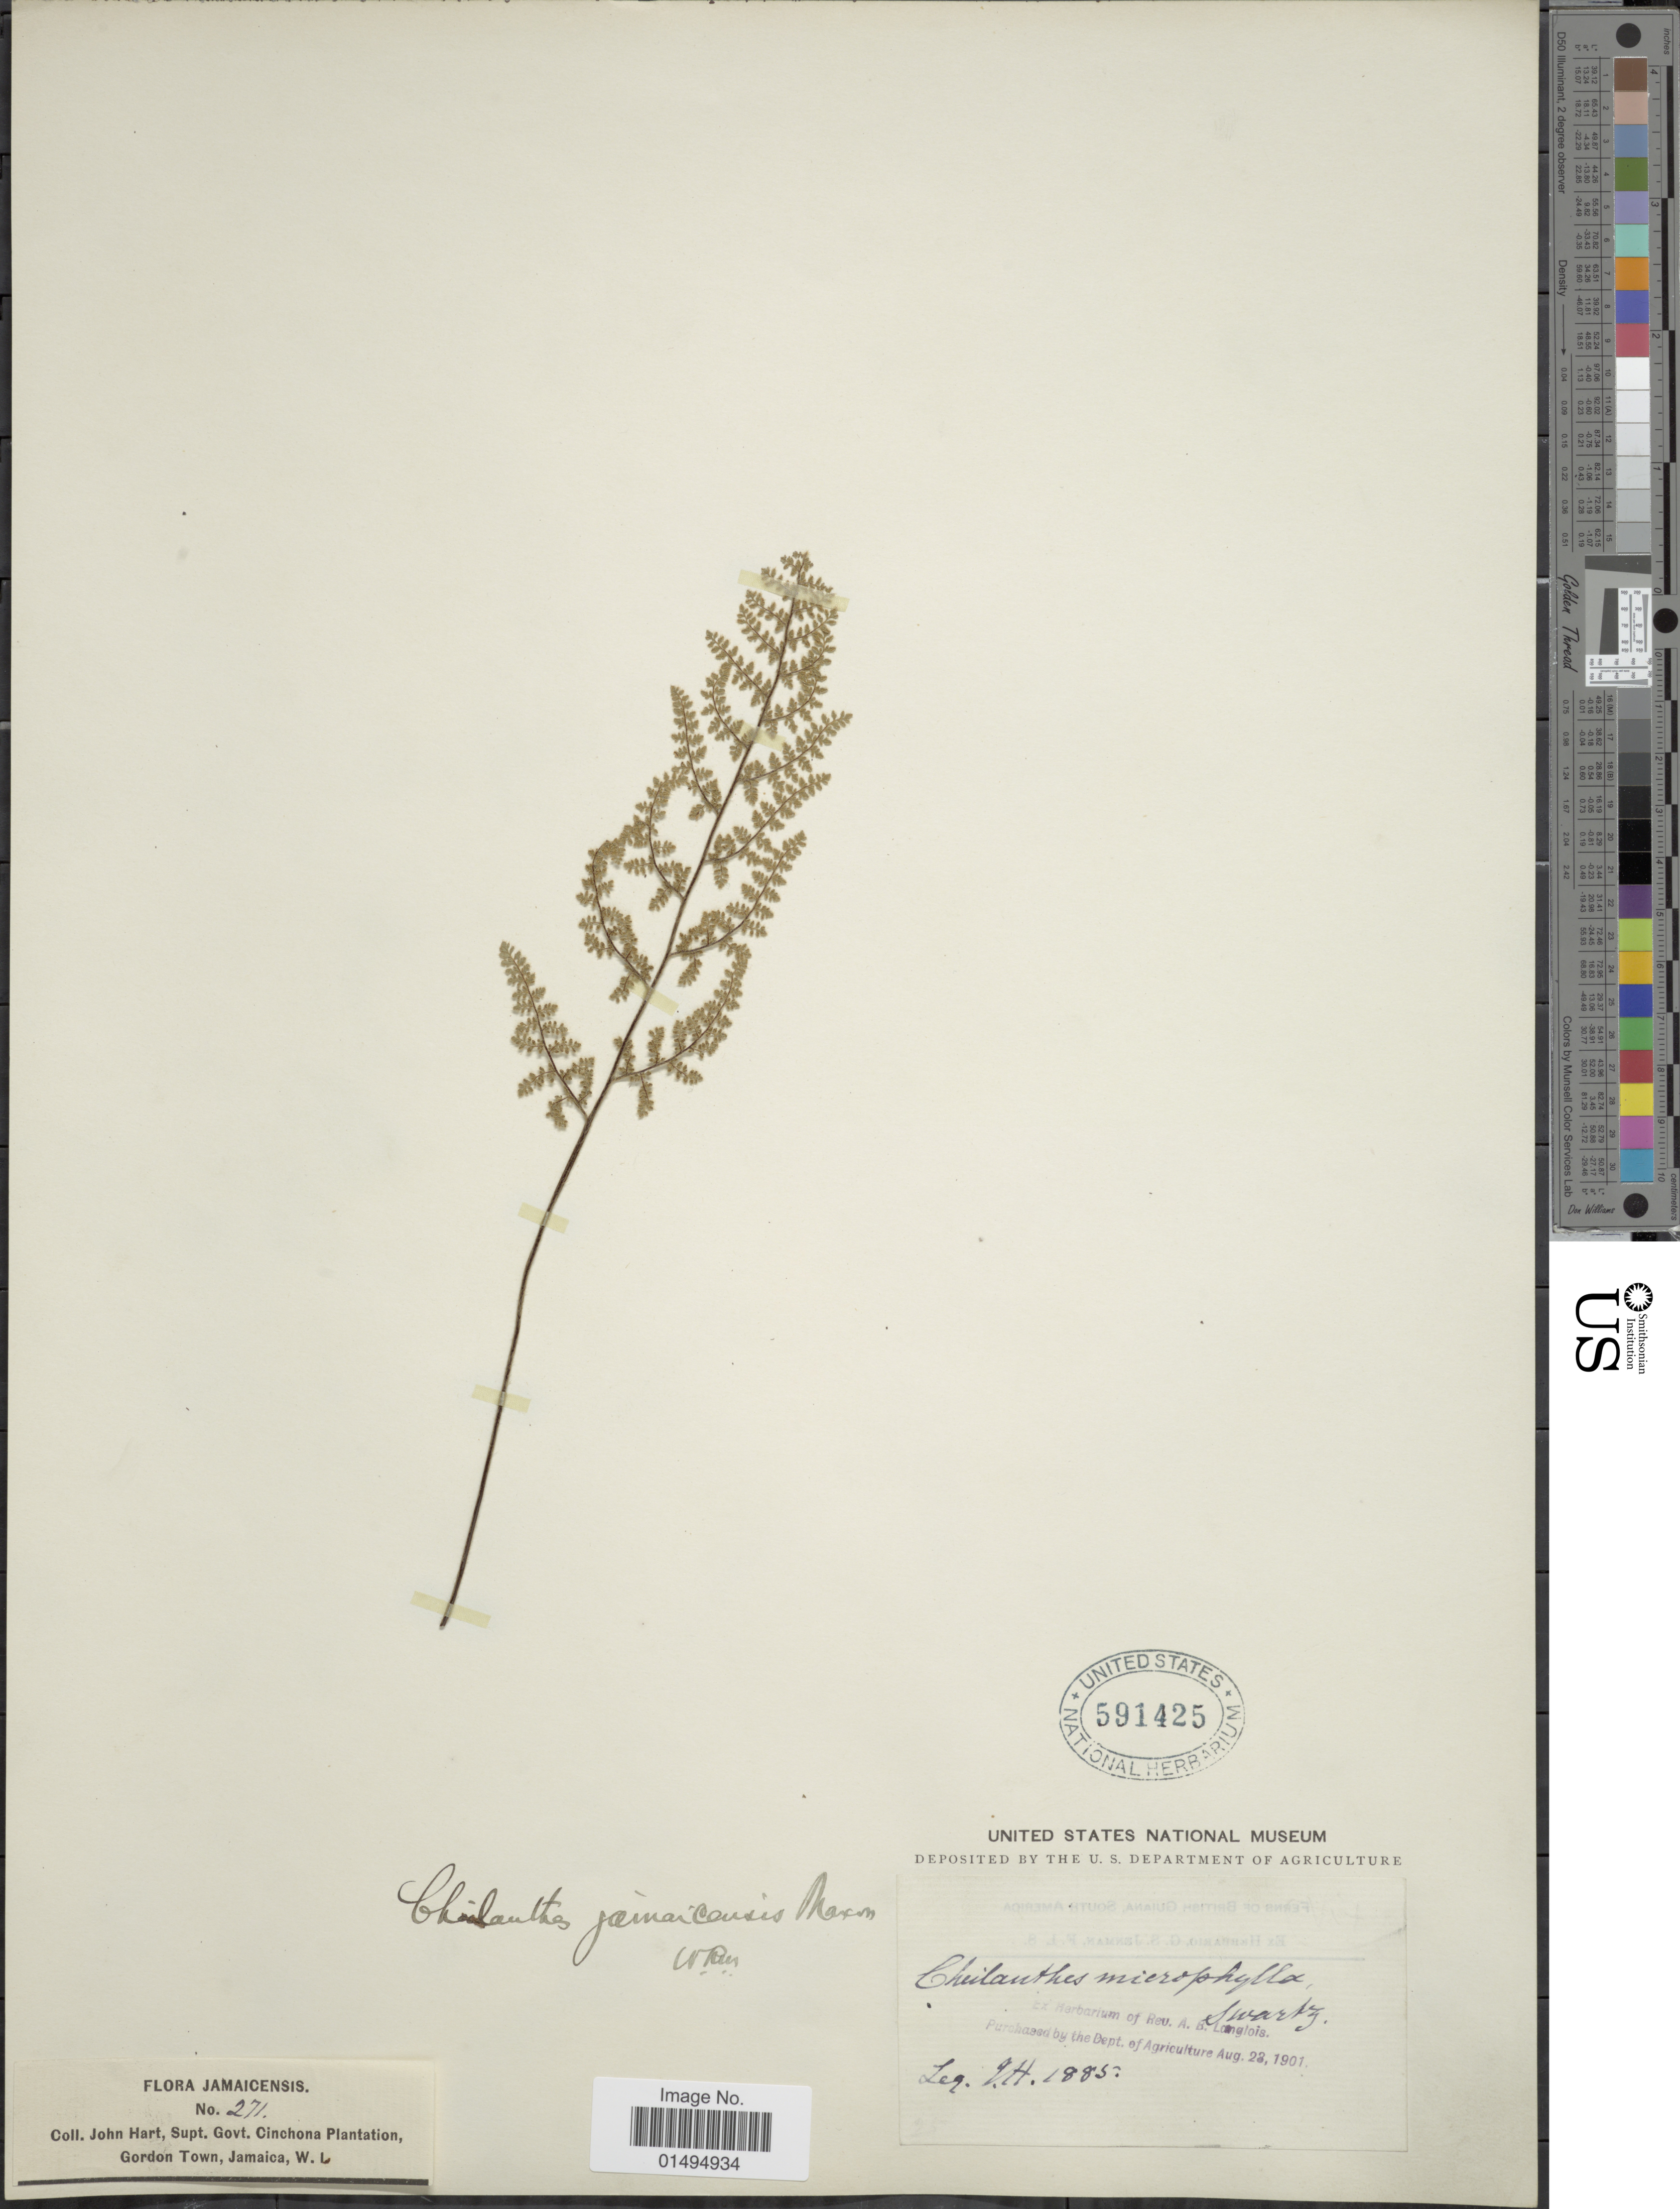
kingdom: Plantae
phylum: Tracheophyta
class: Polypodiopsida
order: Polypodiales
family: Pteridaceae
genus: Myriopteris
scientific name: Myriopteris jamaicensis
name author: (Maxon) Grusz & Windham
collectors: J. H. Hart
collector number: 271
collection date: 1885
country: Jamaica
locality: Supt. Govt. Cinchone Plantation, Gordon Tow, W.I. Jamaicensis.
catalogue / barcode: US 591425